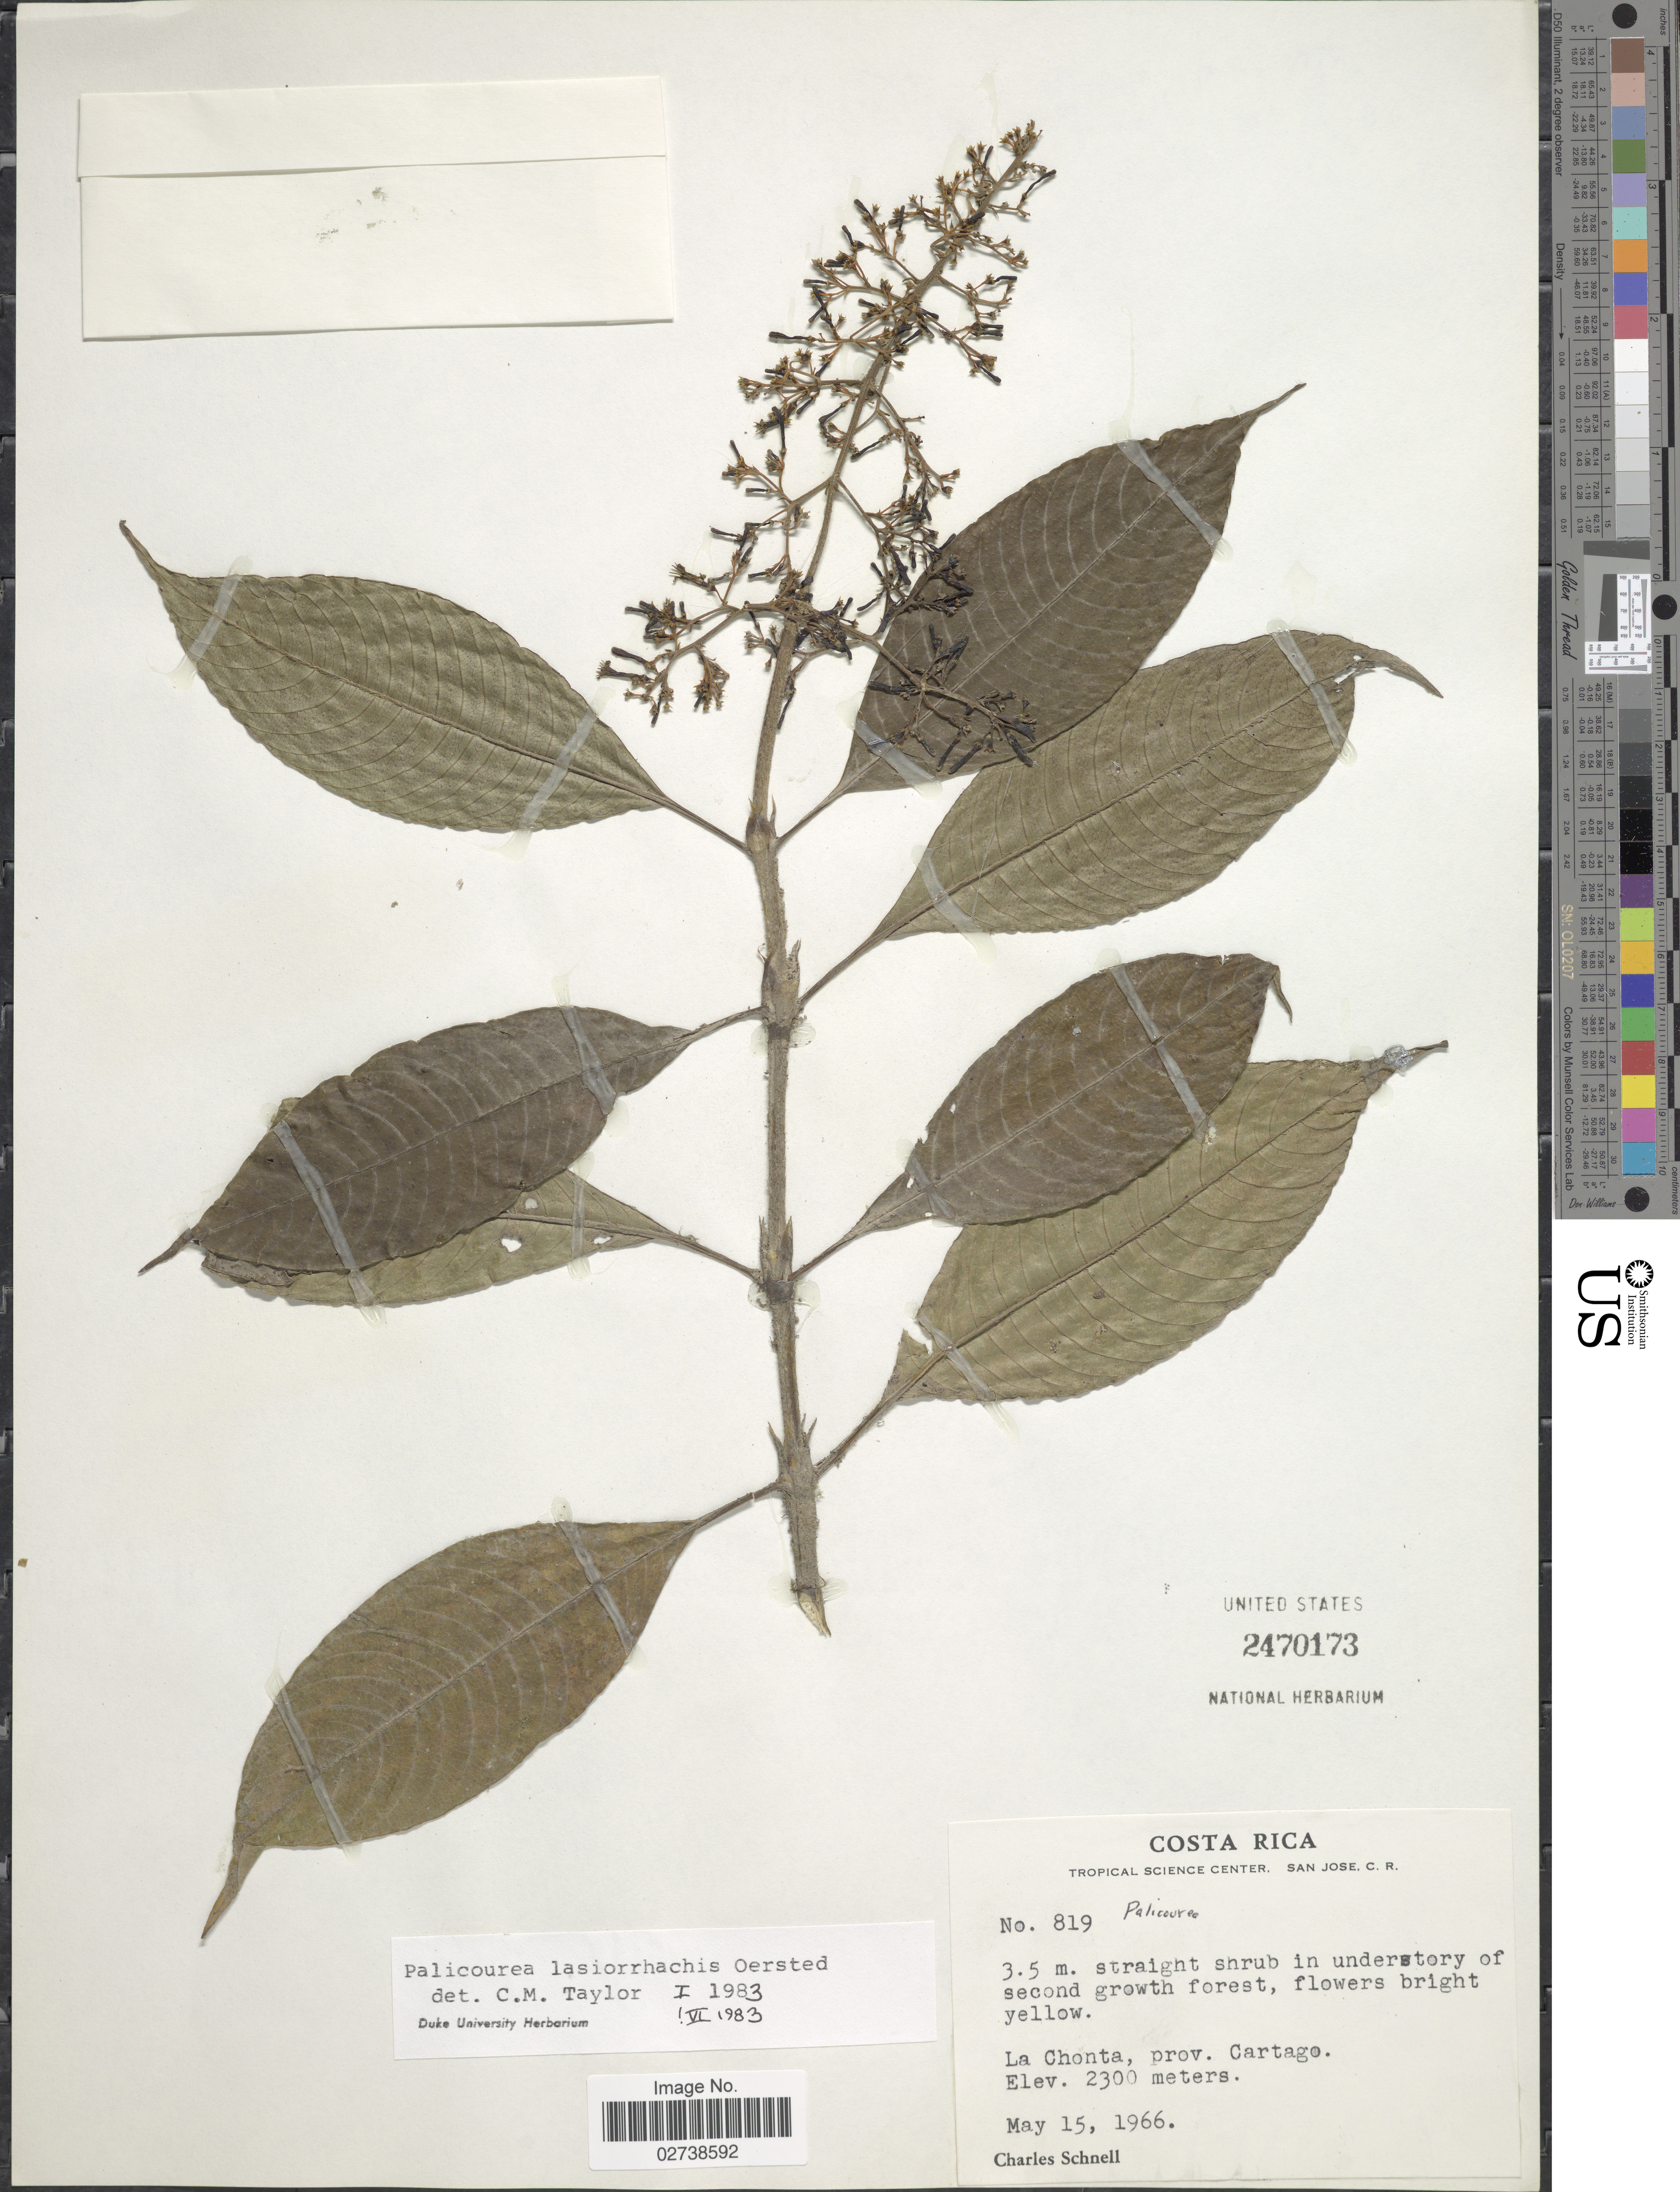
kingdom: Plantae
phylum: Tracheophyta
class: Magnoliopsida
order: Gentianales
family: Rubiaceae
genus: Palicourea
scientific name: Palicourea lasiorrhachis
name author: Oerst.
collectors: C. Schnell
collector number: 819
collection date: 1966-05-15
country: Costa Rica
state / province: Cartago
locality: La Chonta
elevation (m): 2300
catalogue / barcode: US 2470173